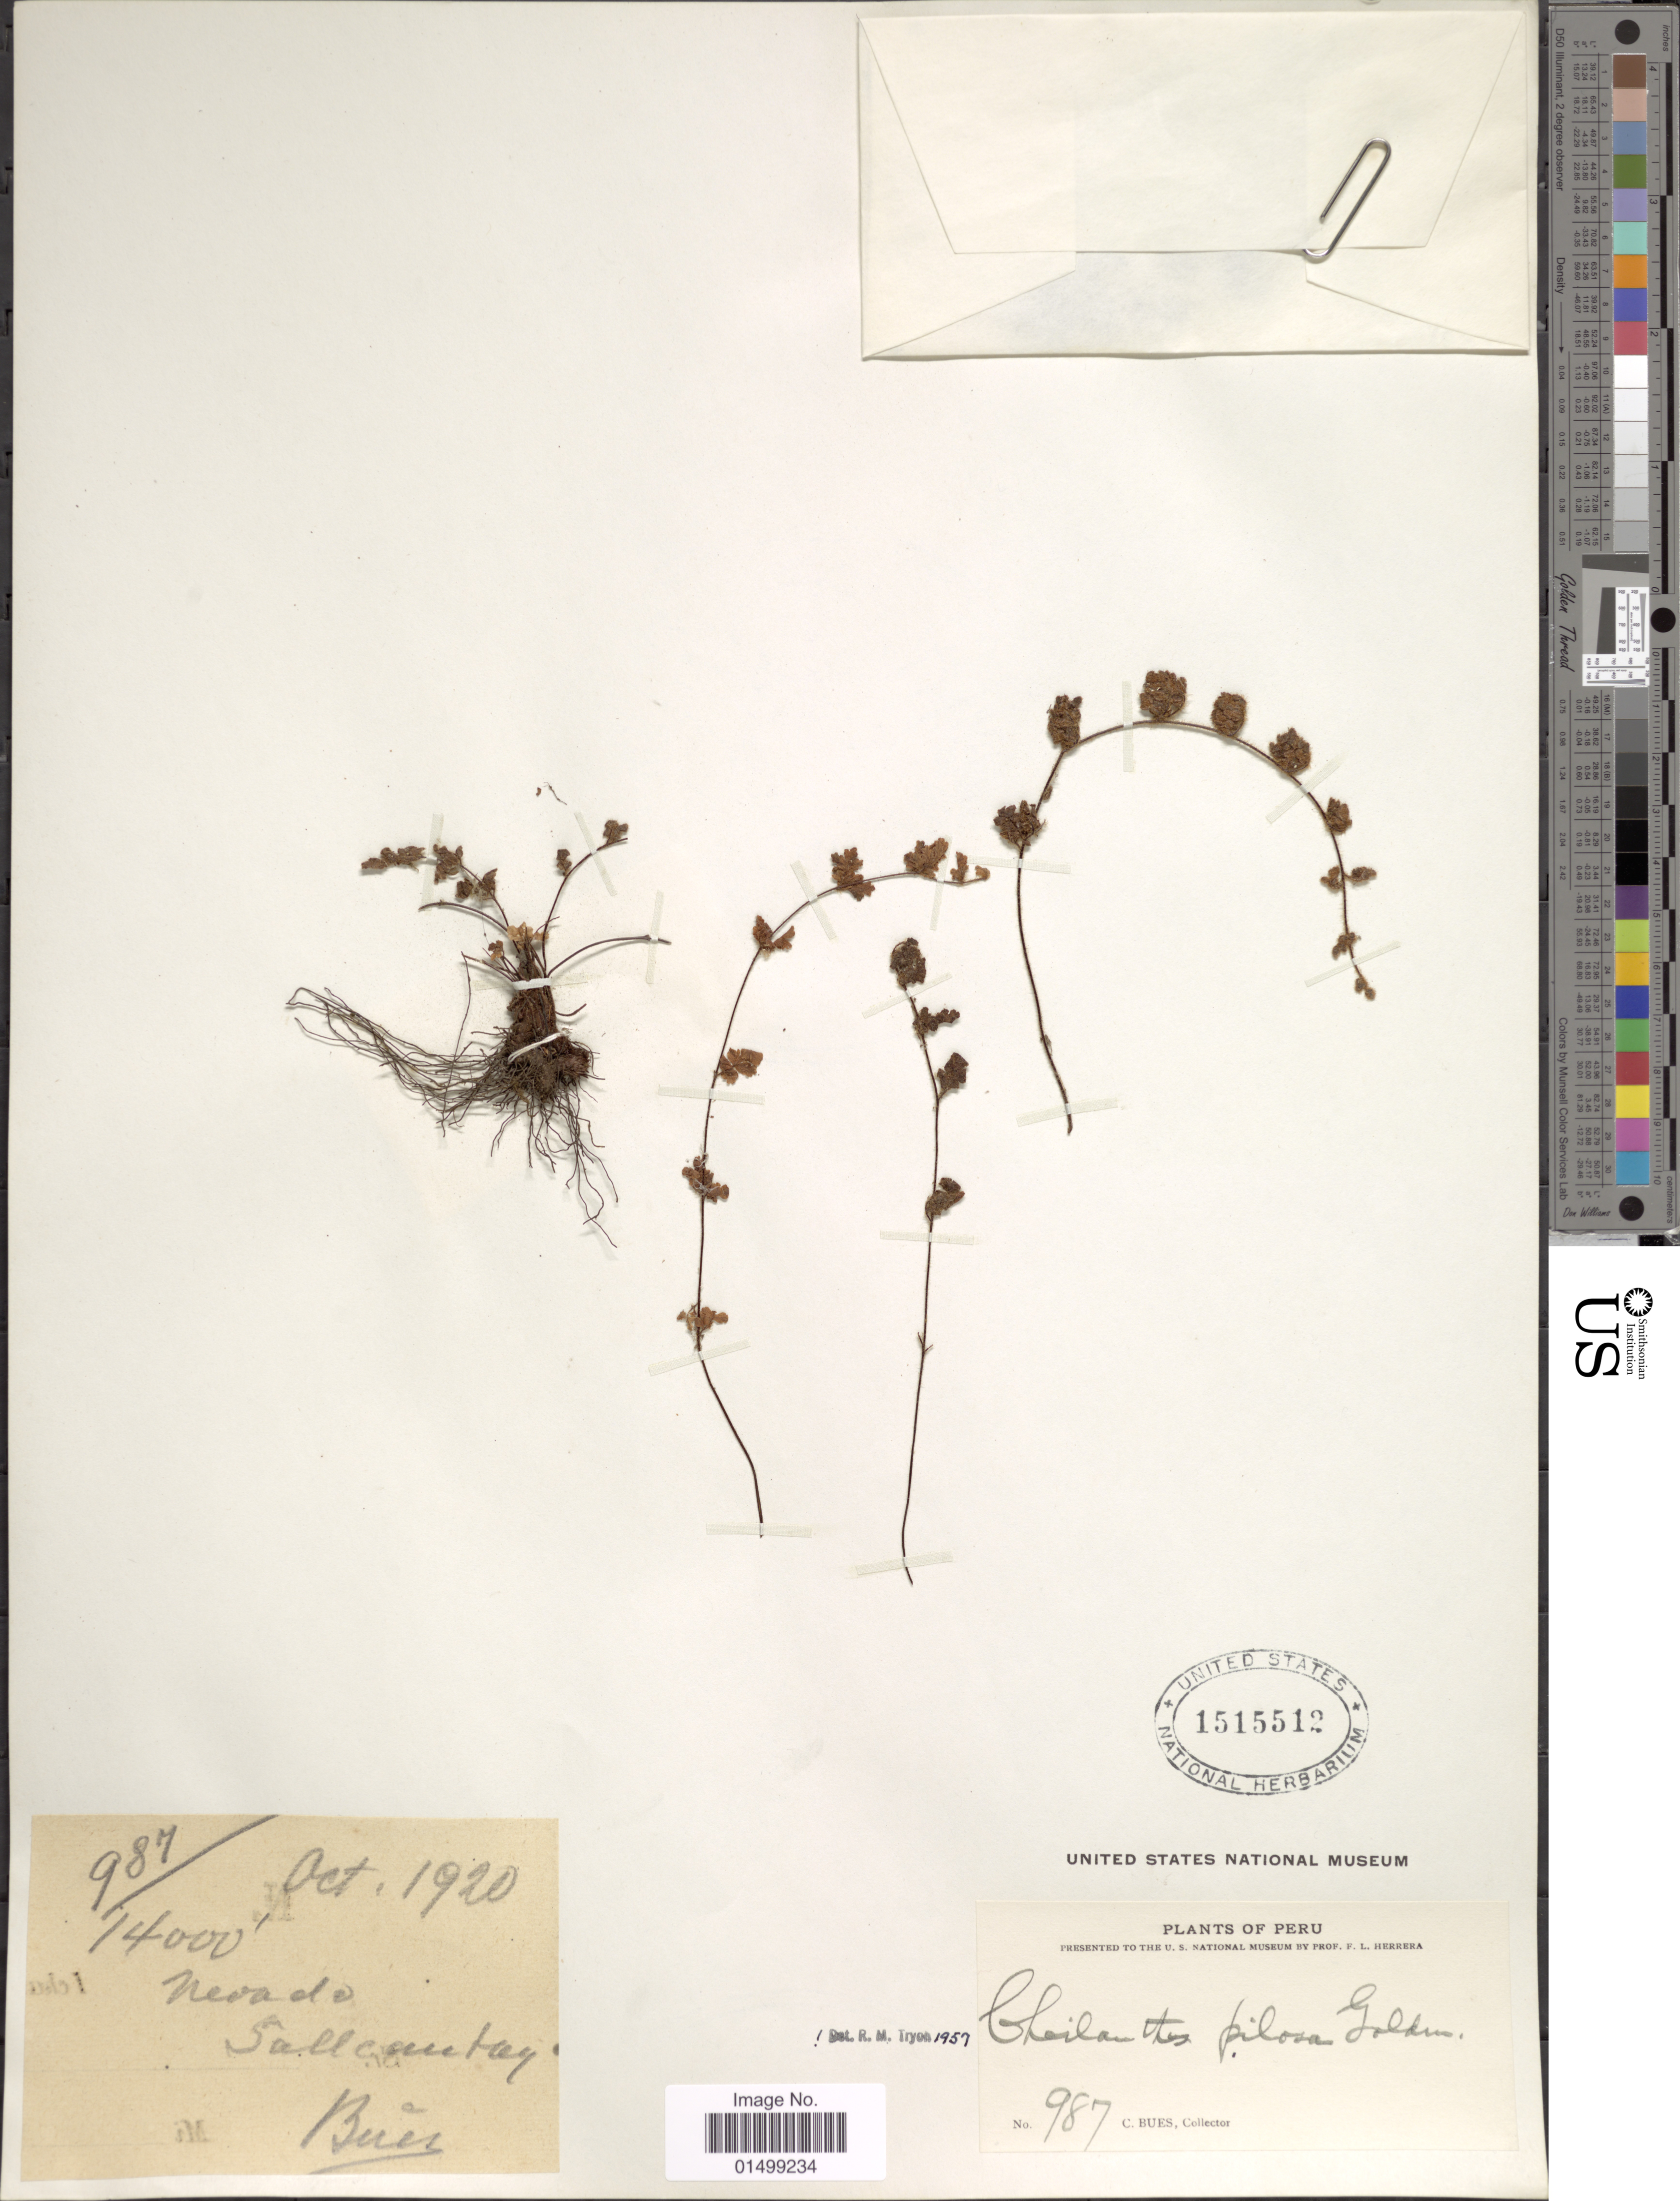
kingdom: Plantae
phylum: Tracheophyta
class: Polypodiopsida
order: Polypodiales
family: Pteridaceae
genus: Cheilanthes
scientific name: Cheilanthes pilosa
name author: Goldm.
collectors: C. Bues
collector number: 987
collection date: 1920-10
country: Peru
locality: Nevado, Salcantay.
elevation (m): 4267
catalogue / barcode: US 1515512